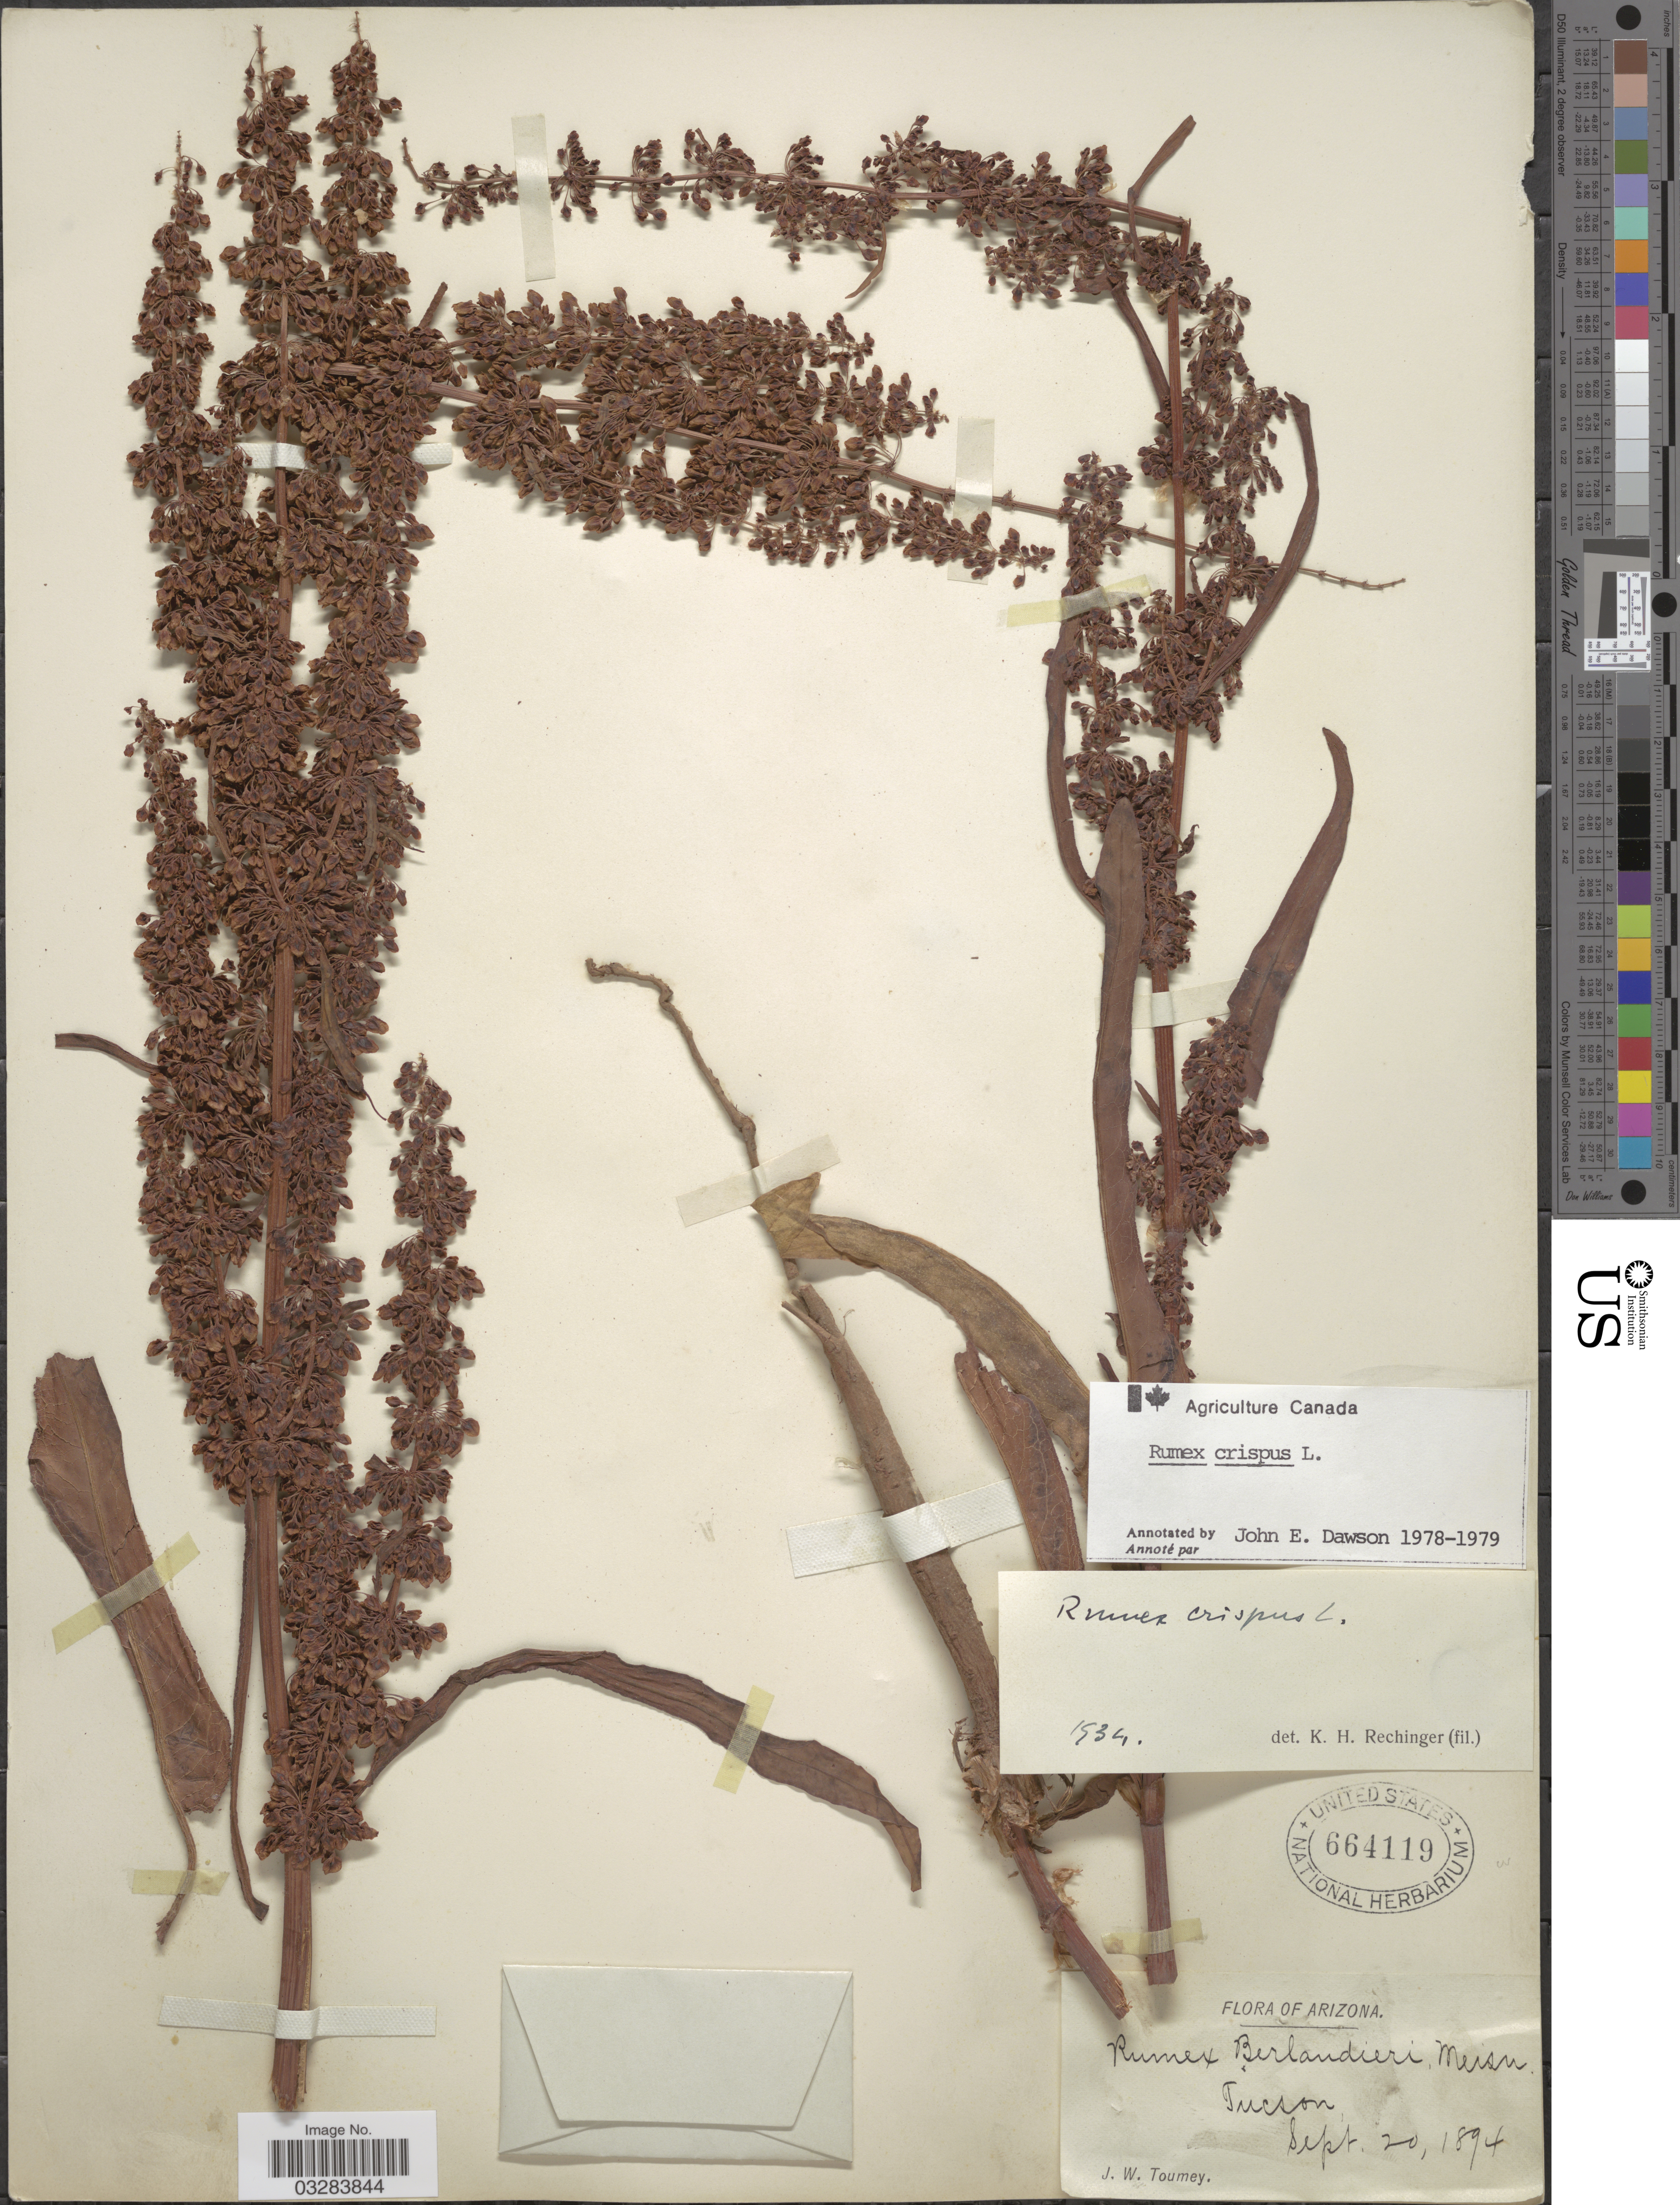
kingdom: Plantae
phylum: Tracheophyta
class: Magnoliopsida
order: Caryophyllales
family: Polygonaceae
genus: Rumex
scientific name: Rumex crispus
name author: L.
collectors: J. W. Toumey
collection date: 1894-09-20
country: United States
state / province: Arizona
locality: Tucson.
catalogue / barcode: US 664119